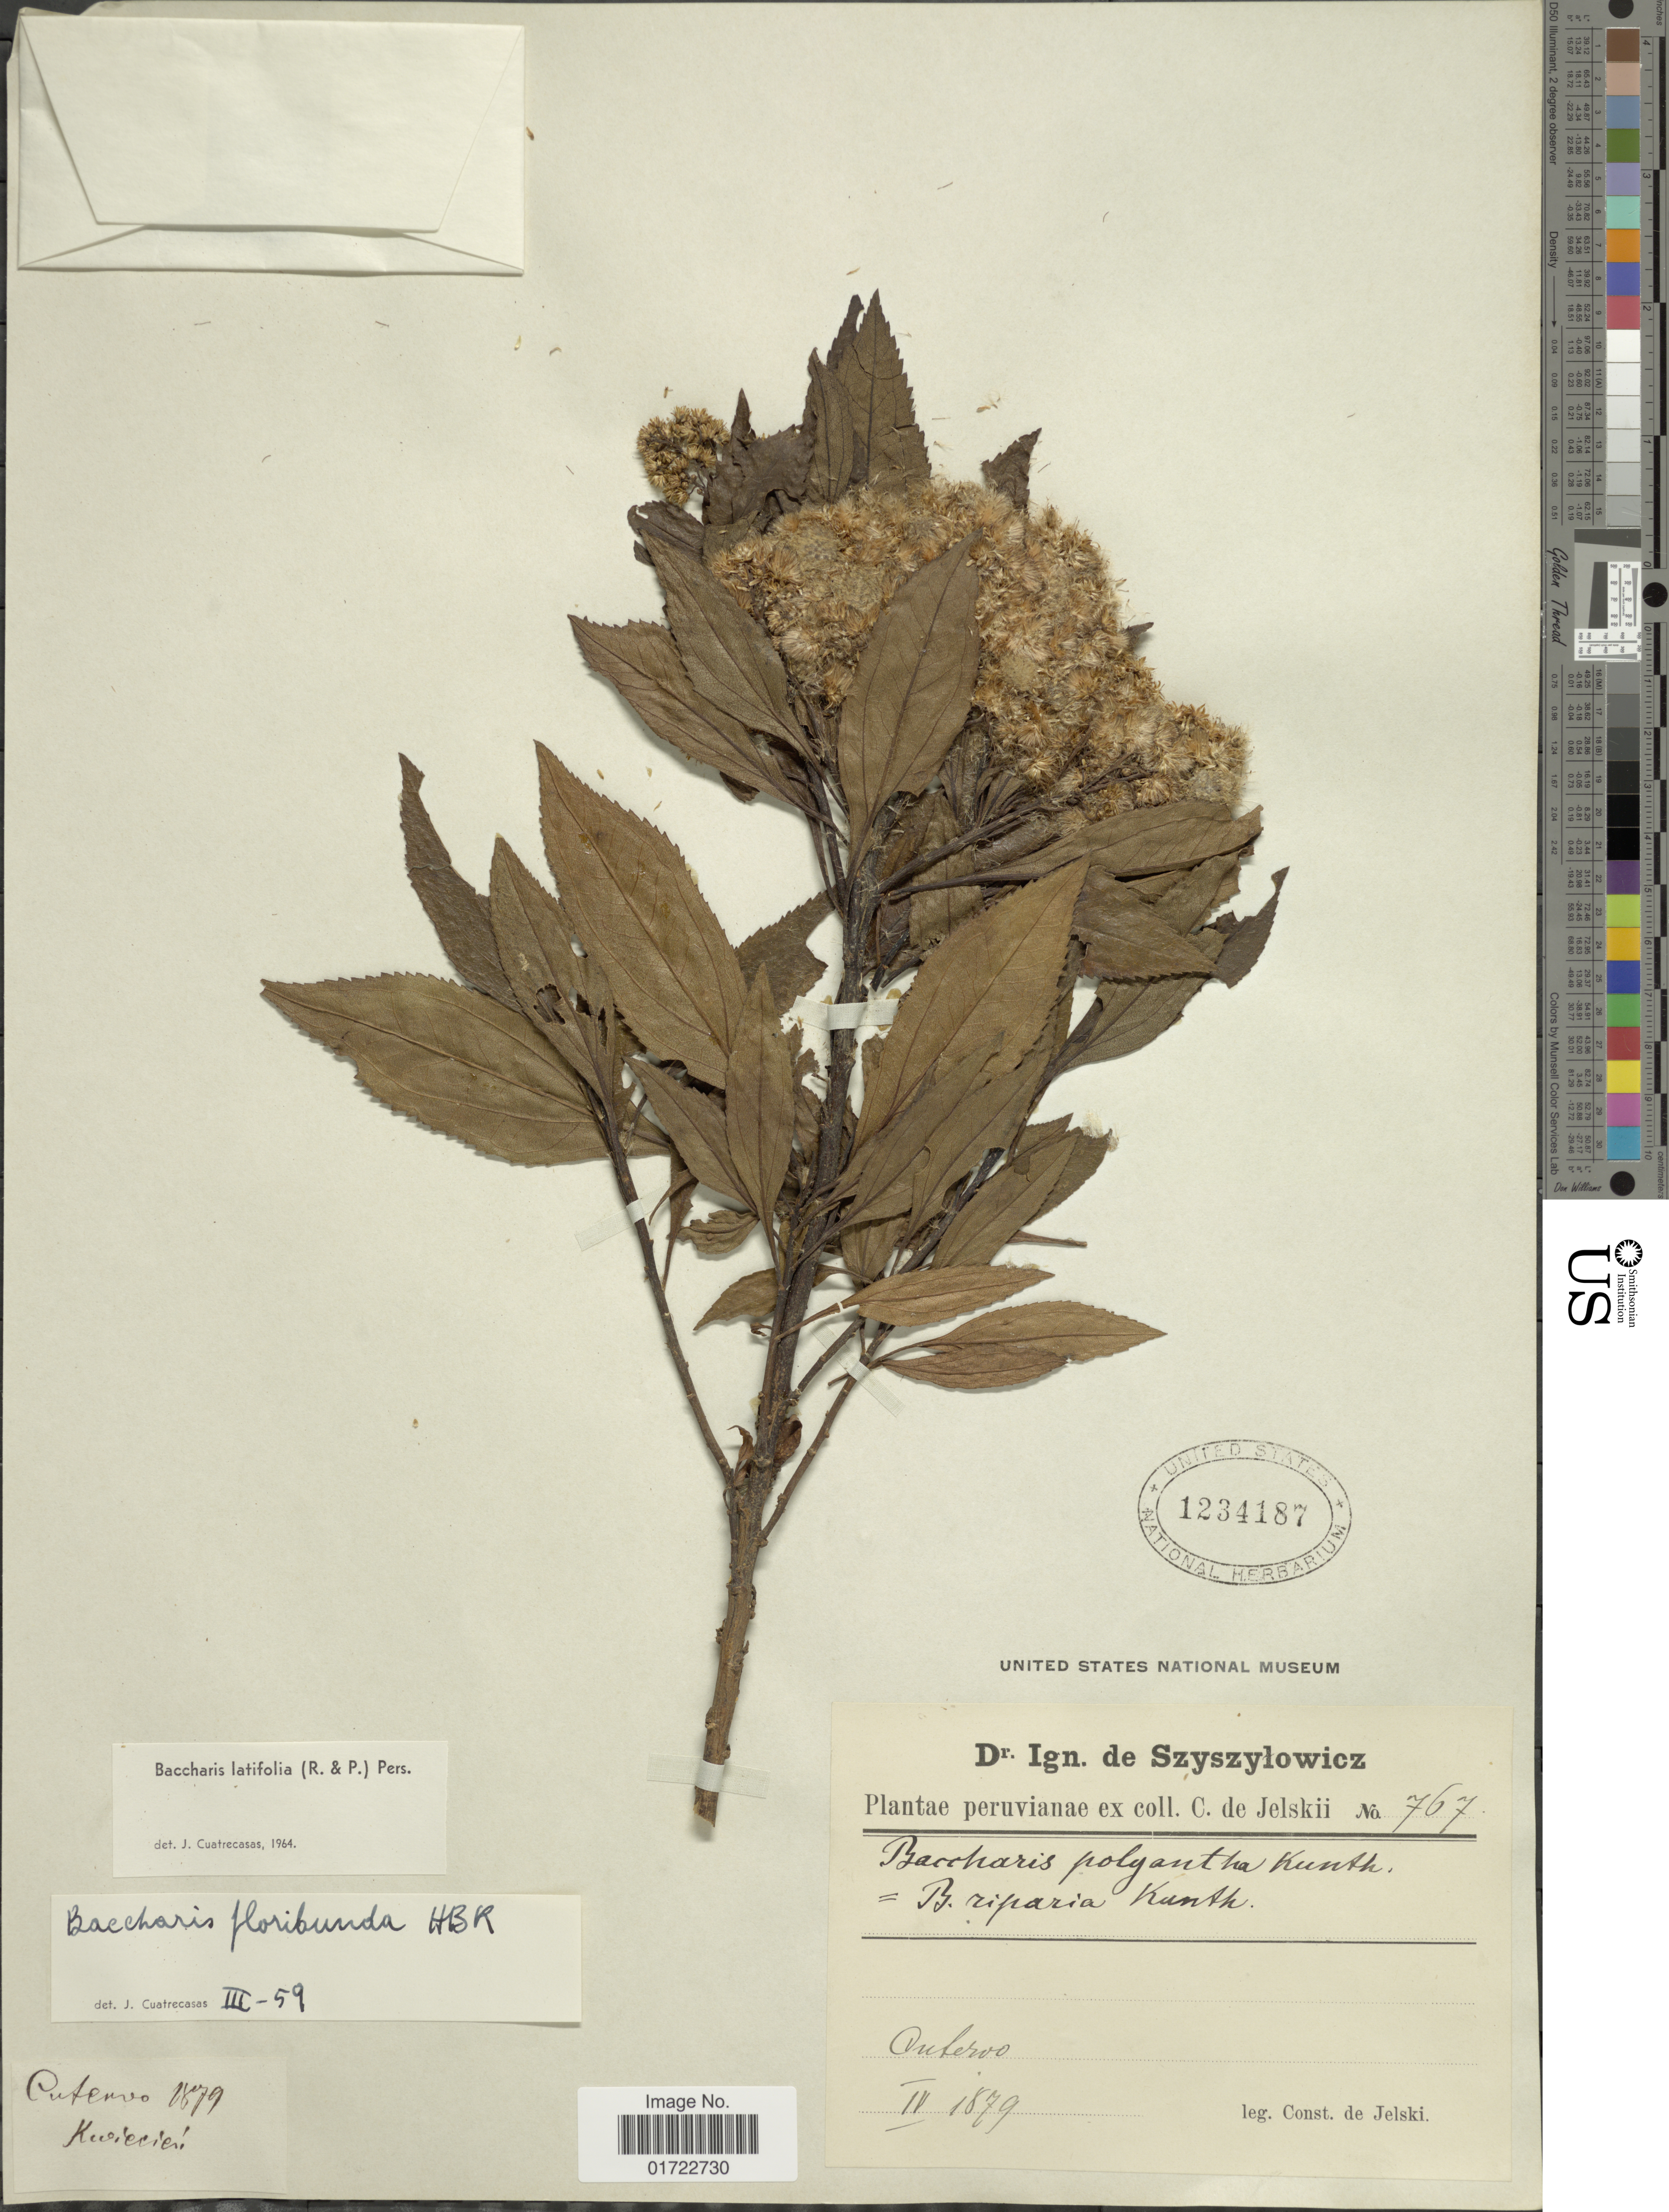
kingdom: Plantae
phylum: Tracheophyta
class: Magnoliopsida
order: Asterales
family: Asteraceae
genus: Baccharis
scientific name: Baccharis latifolia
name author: (Ruiz & Pav.) Pers.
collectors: C. de Jelski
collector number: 767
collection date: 1879-04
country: Peru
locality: Cutervo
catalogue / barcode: US 1234187